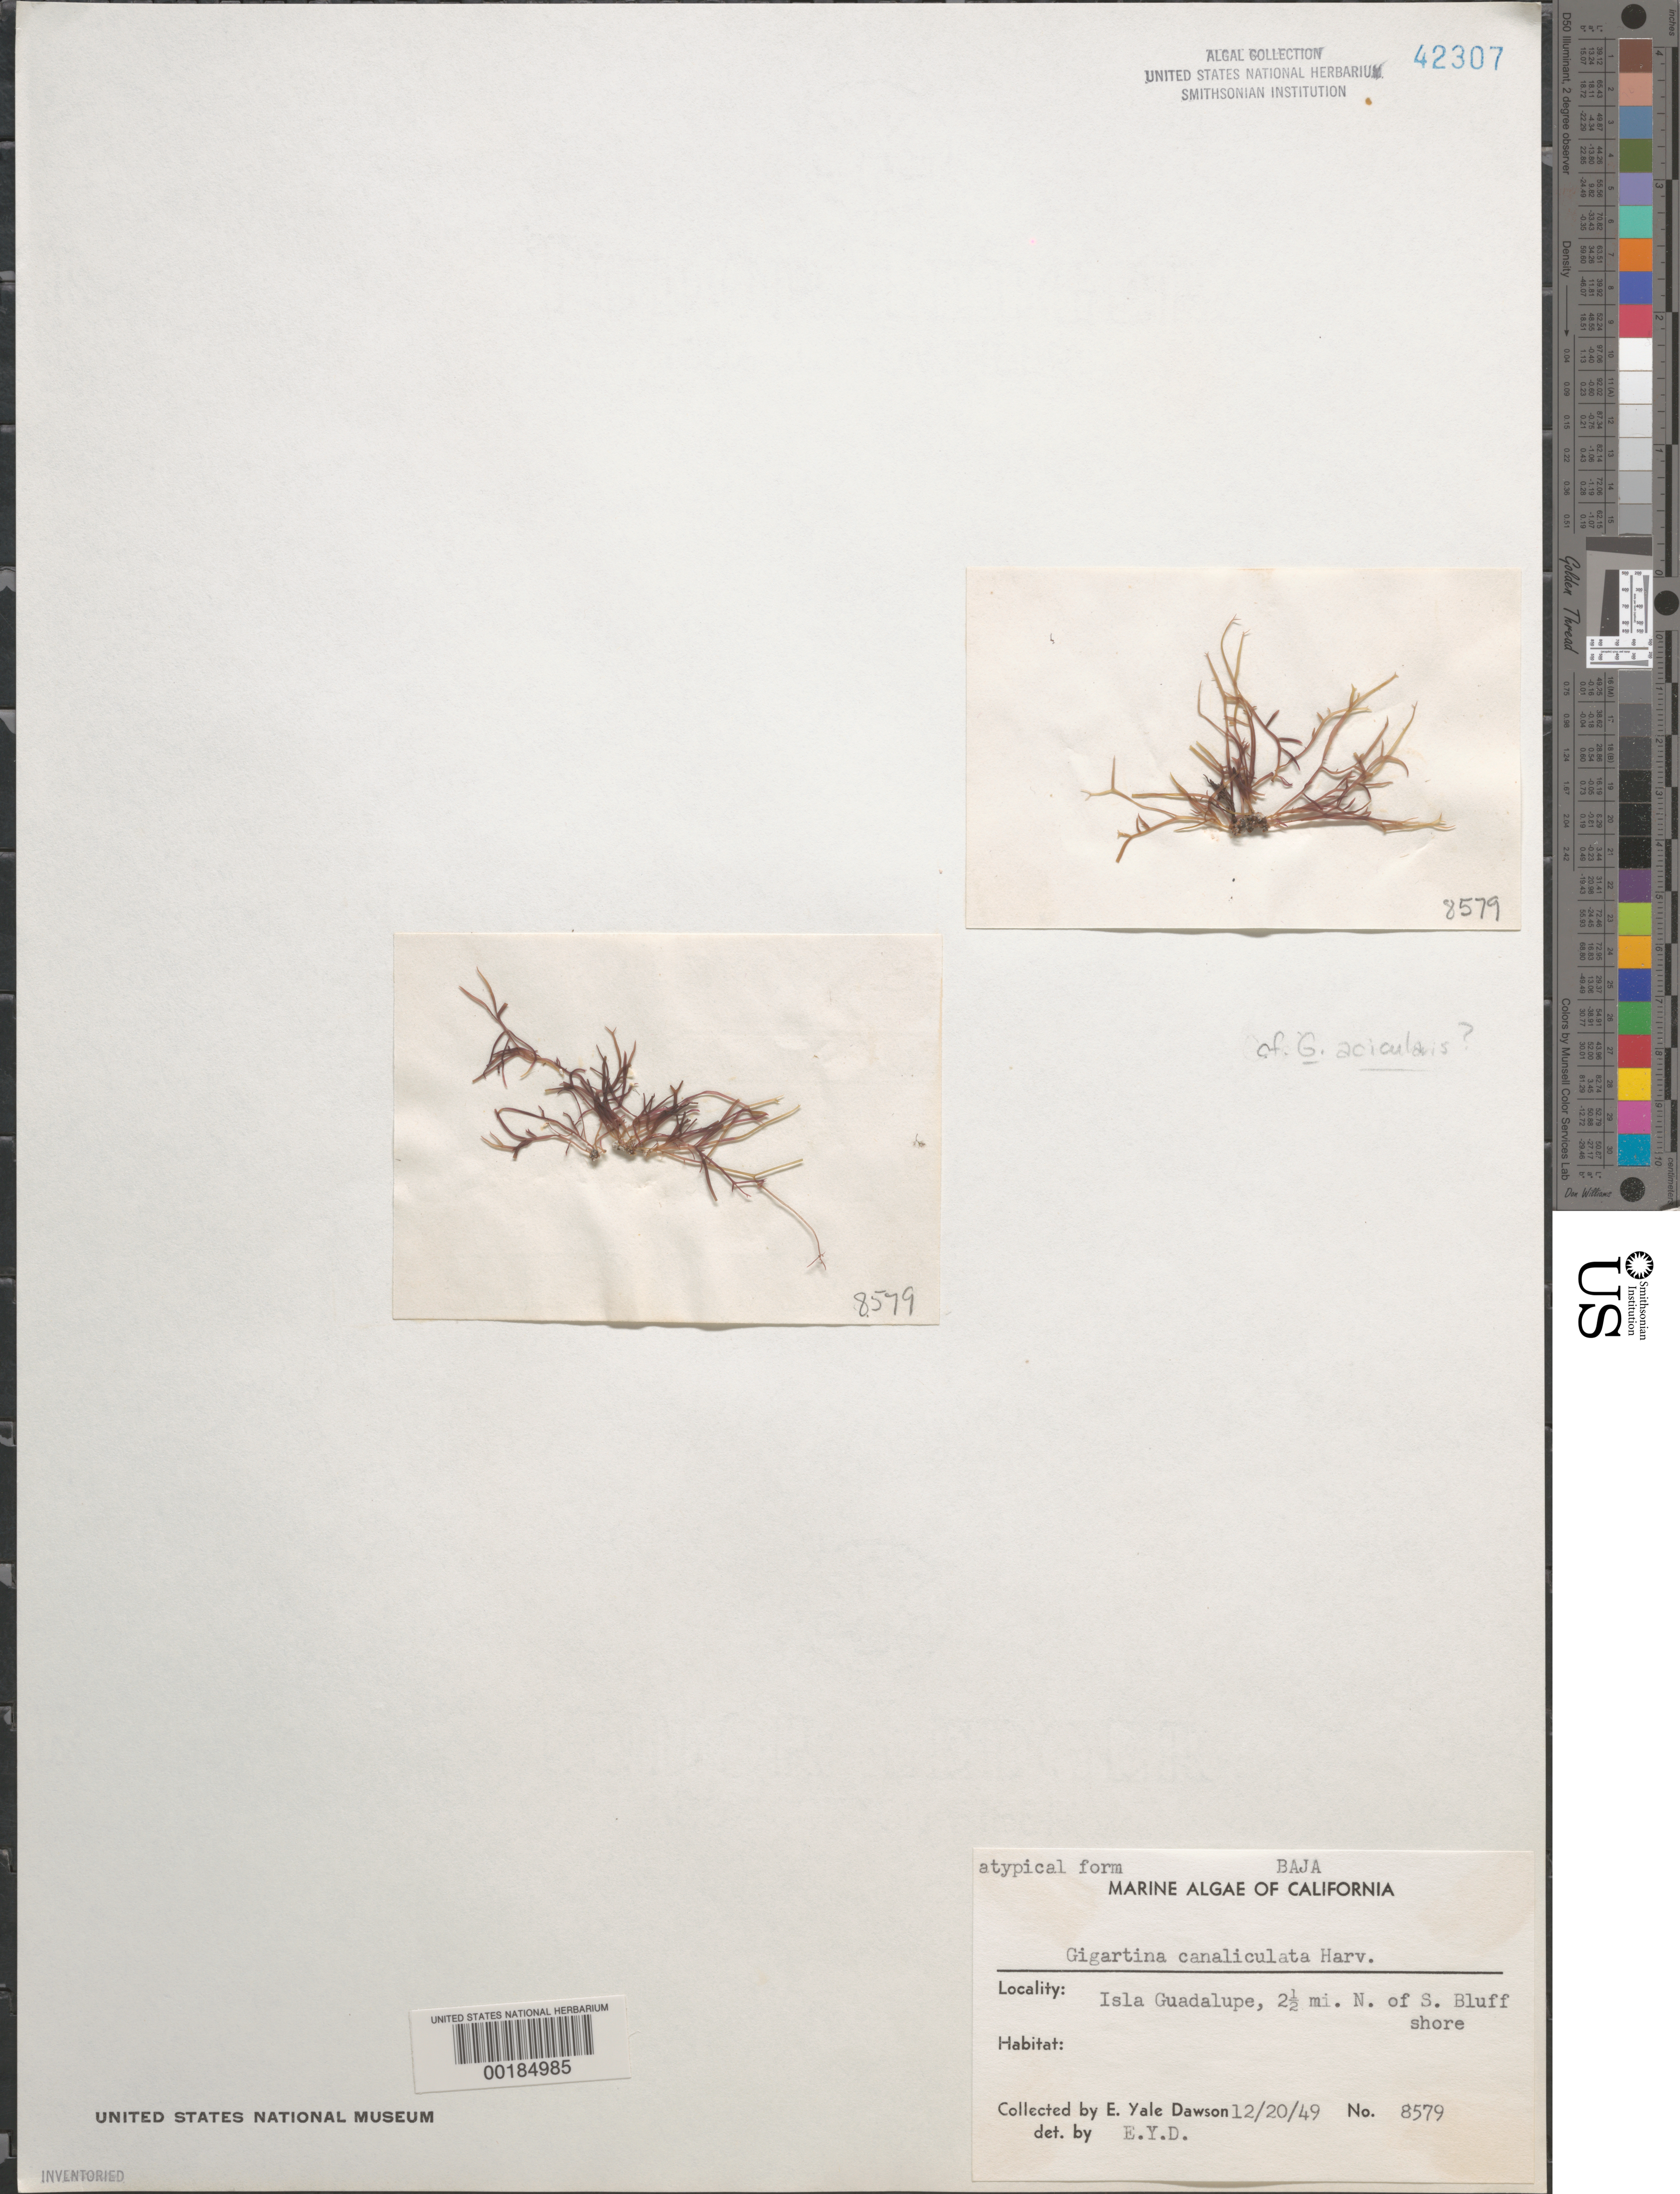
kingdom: Plantae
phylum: Rhodophyta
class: Florideophyceae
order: Gigartinales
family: Gigartinaceae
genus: Chondracanthus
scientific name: Chondracanthus canaliculatus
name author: (Harv.) Guiry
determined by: Algae name updating Project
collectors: E. Y. Dawson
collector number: EYD 8579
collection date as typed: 20 Dec 1949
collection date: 1949-12-20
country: Mexico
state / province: Baja California Norte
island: Isla Guadalupe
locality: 2.5 miles north of South Bluff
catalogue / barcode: US 42307